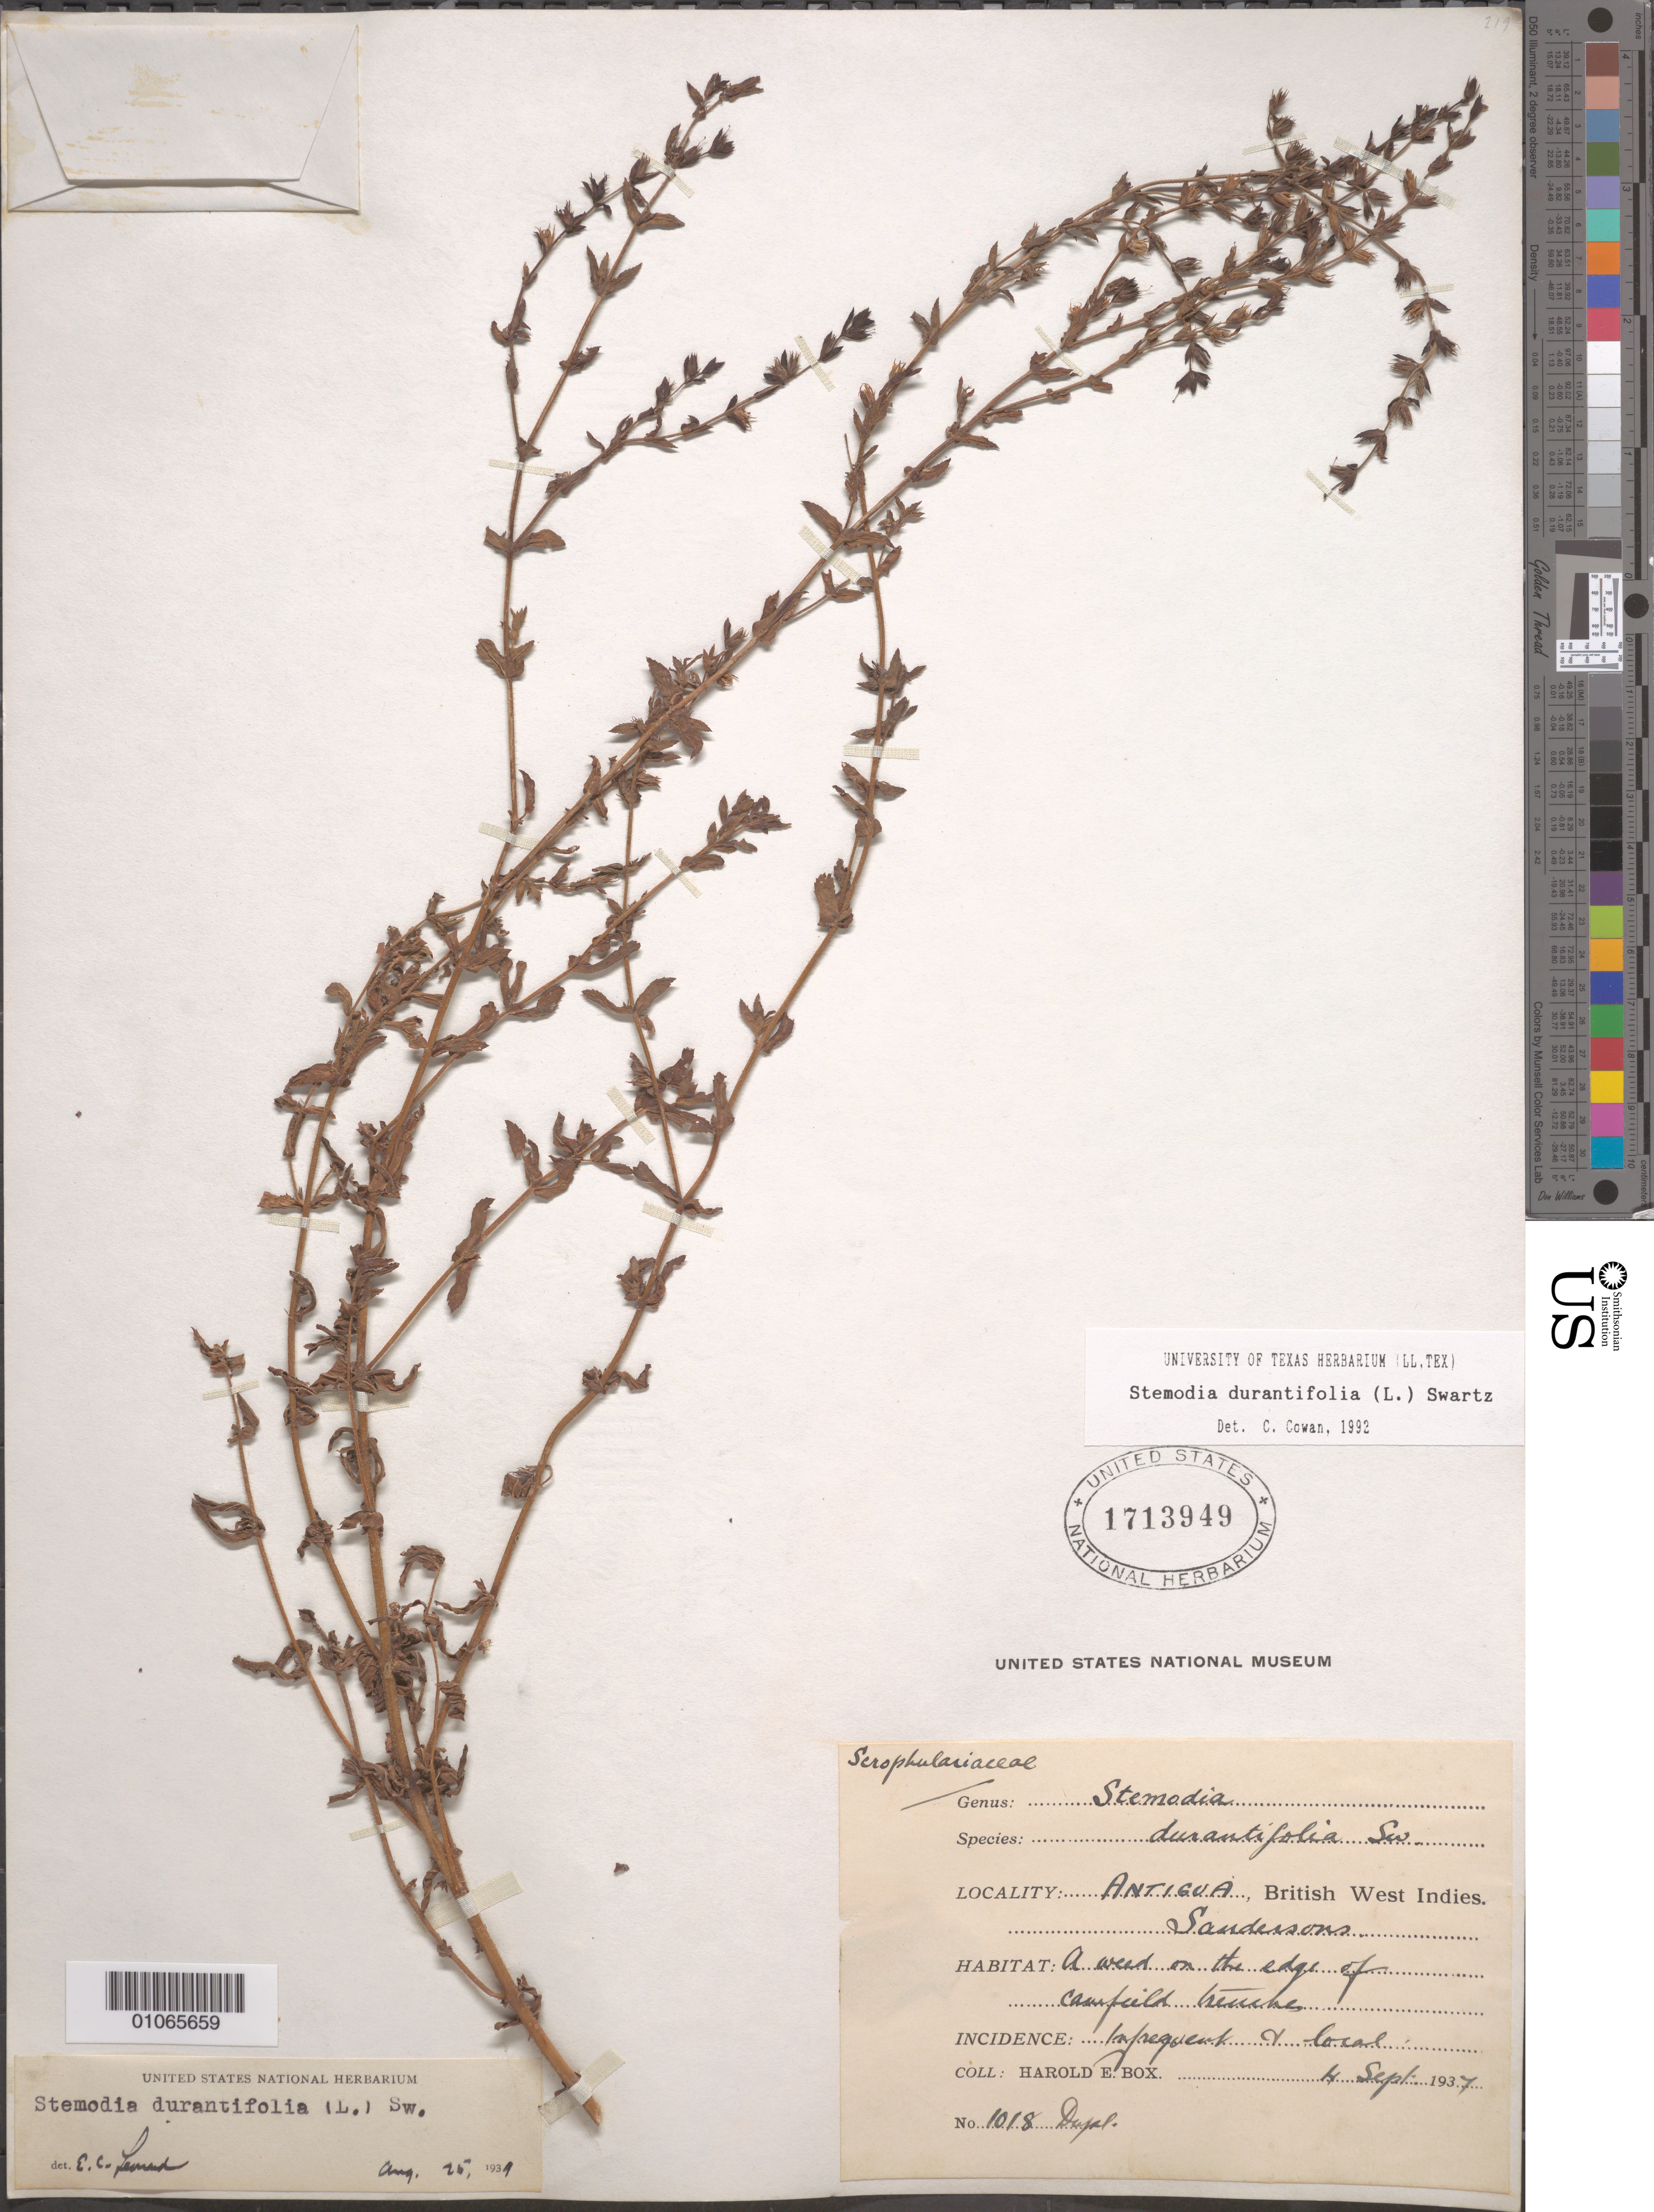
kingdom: Plantae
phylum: Tracheophyta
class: Magnoliopsida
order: Lamiales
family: Plantaginaceae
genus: Stemodia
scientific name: Stemodia durantifolia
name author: (L.) Sw.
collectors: H. E. Box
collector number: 1018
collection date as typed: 04 Sep 1937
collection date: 1937-09-04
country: Antigua and Barbuda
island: Antigua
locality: Sandersons? A weed on the edge of campfield trenches. Infrequent and local.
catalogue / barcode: US 1713949